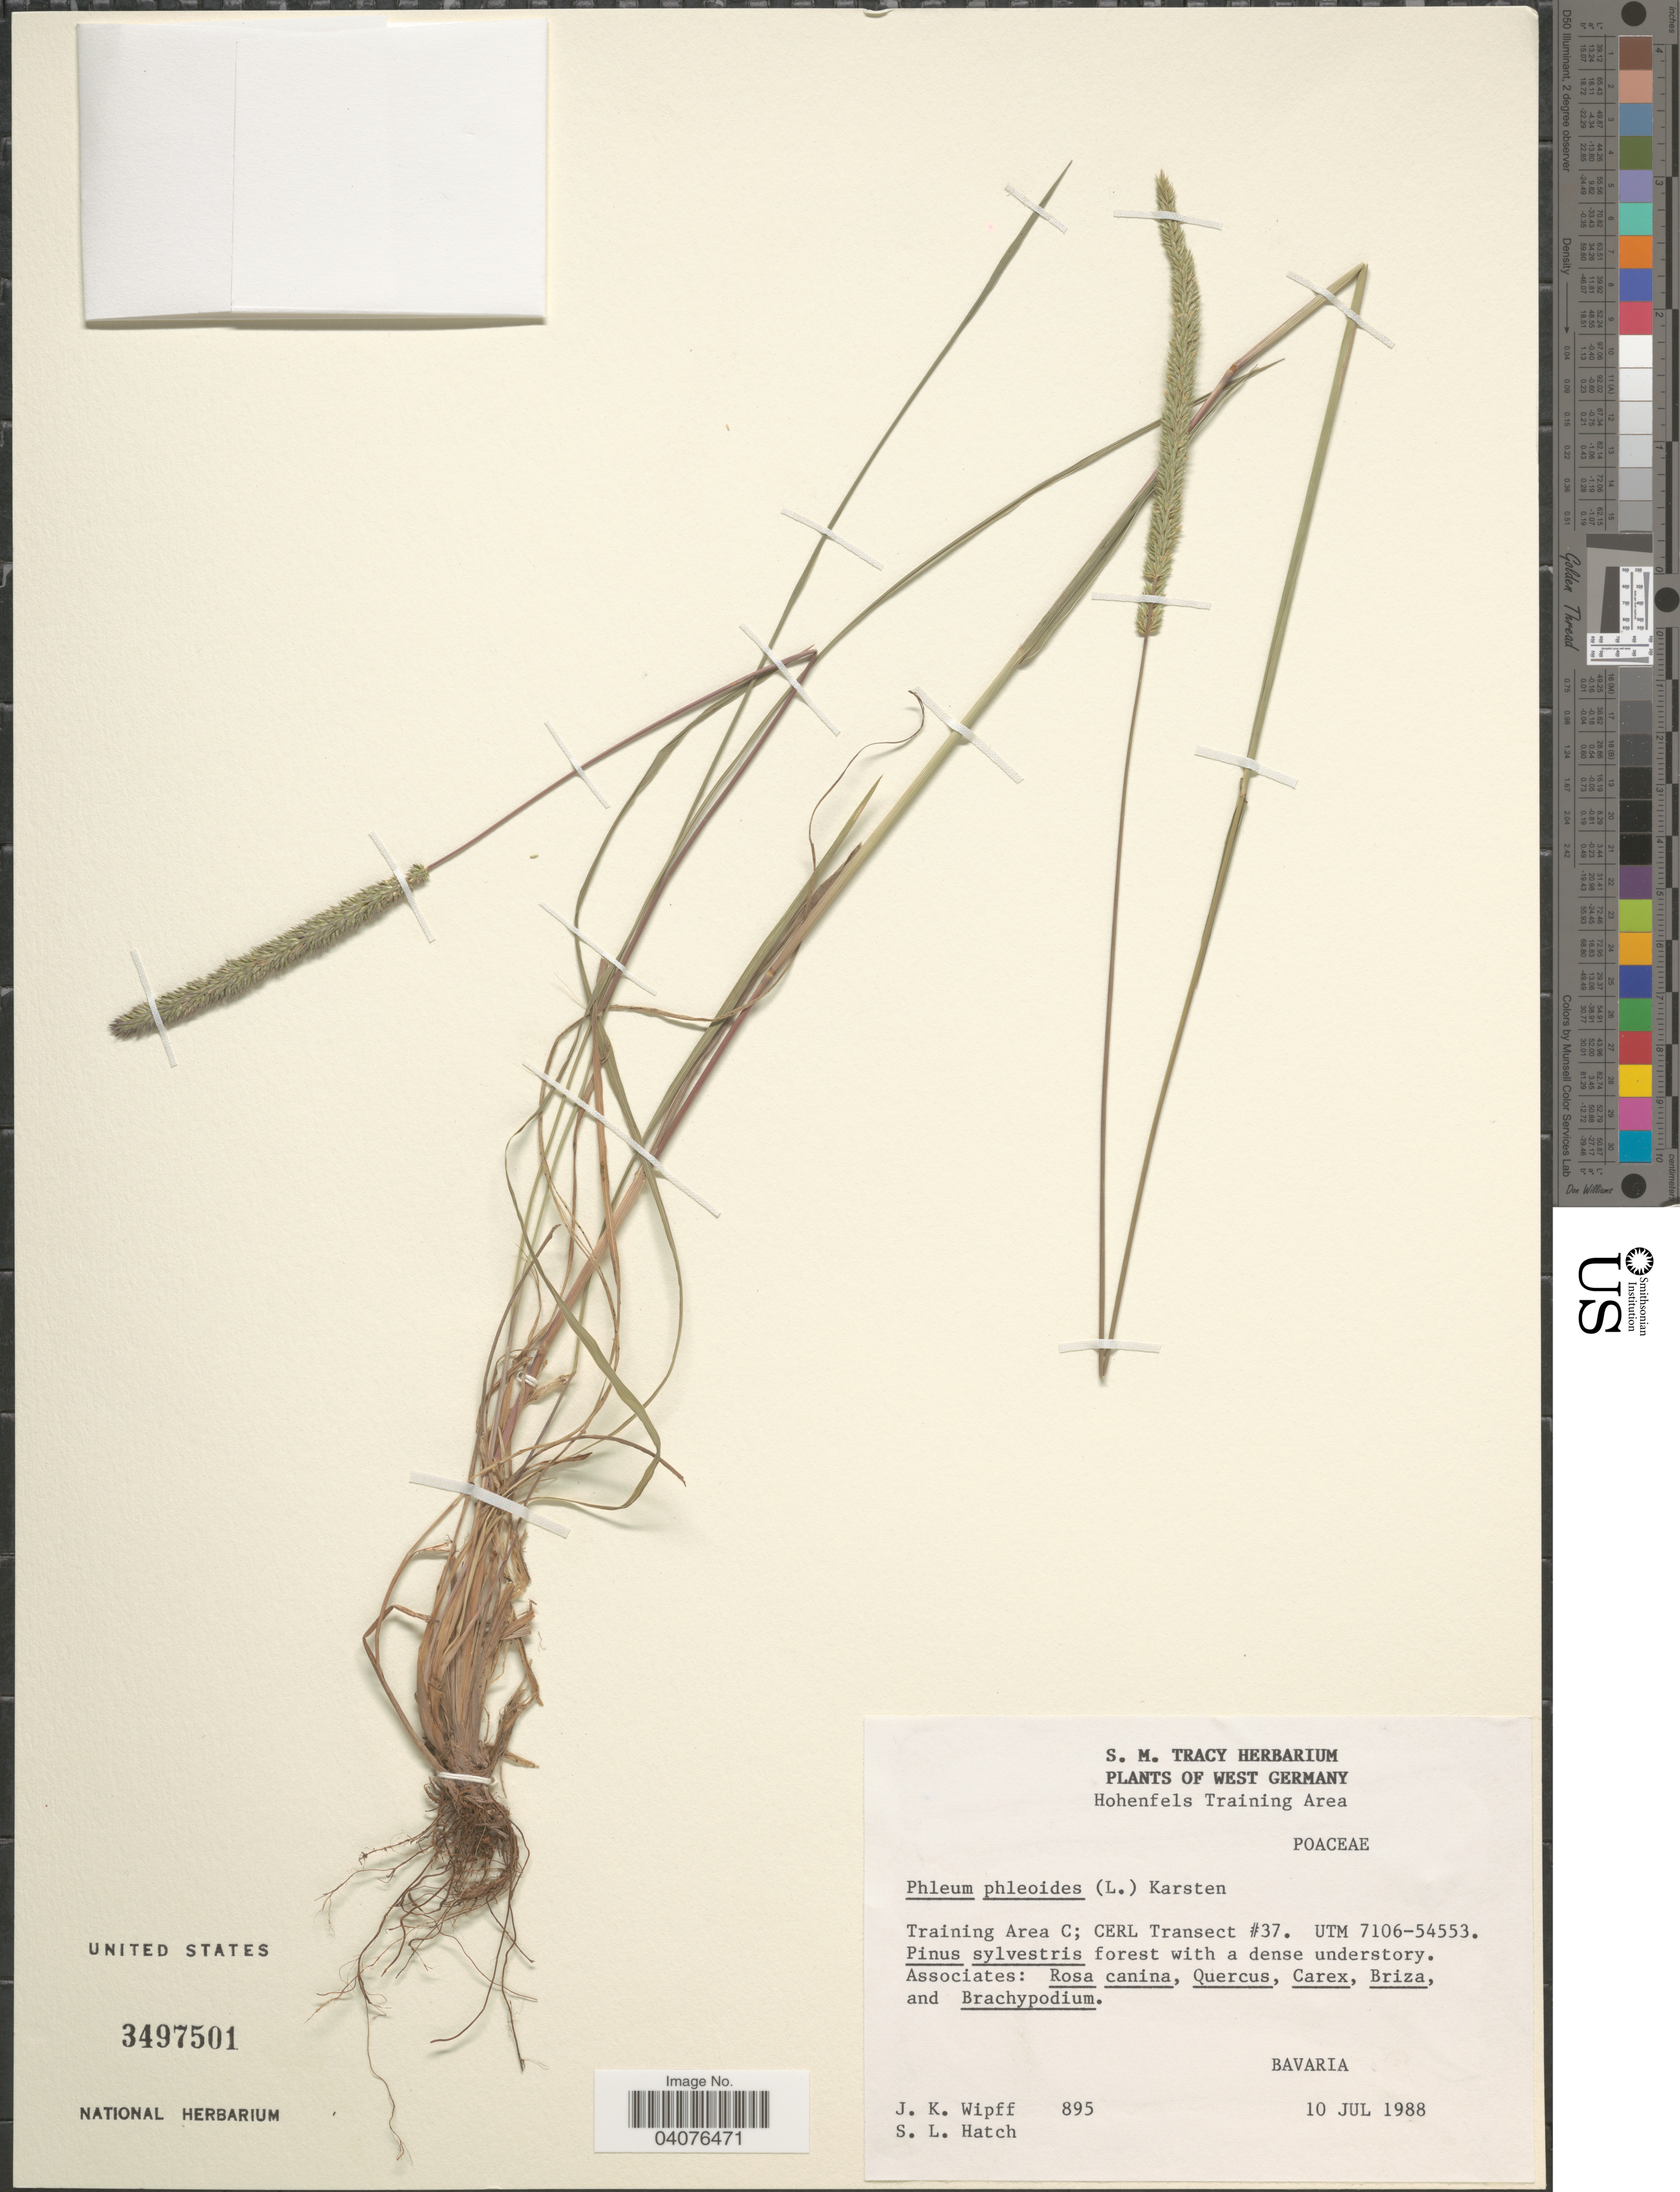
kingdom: Plantae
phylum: Tracheophyta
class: Liliopsida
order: Poales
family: Poaceae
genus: Phleum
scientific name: Phleum phleoides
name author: (L.) H. Karst.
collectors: J. K. Wipff & S. Hatch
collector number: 895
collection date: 1988-07-10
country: Germany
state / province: Bayern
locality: West Germany. Training Area C; CERL Transect #37. UTM 7106-54553. Bavaria. Hohenfels Training Area.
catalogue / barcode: US 3497501